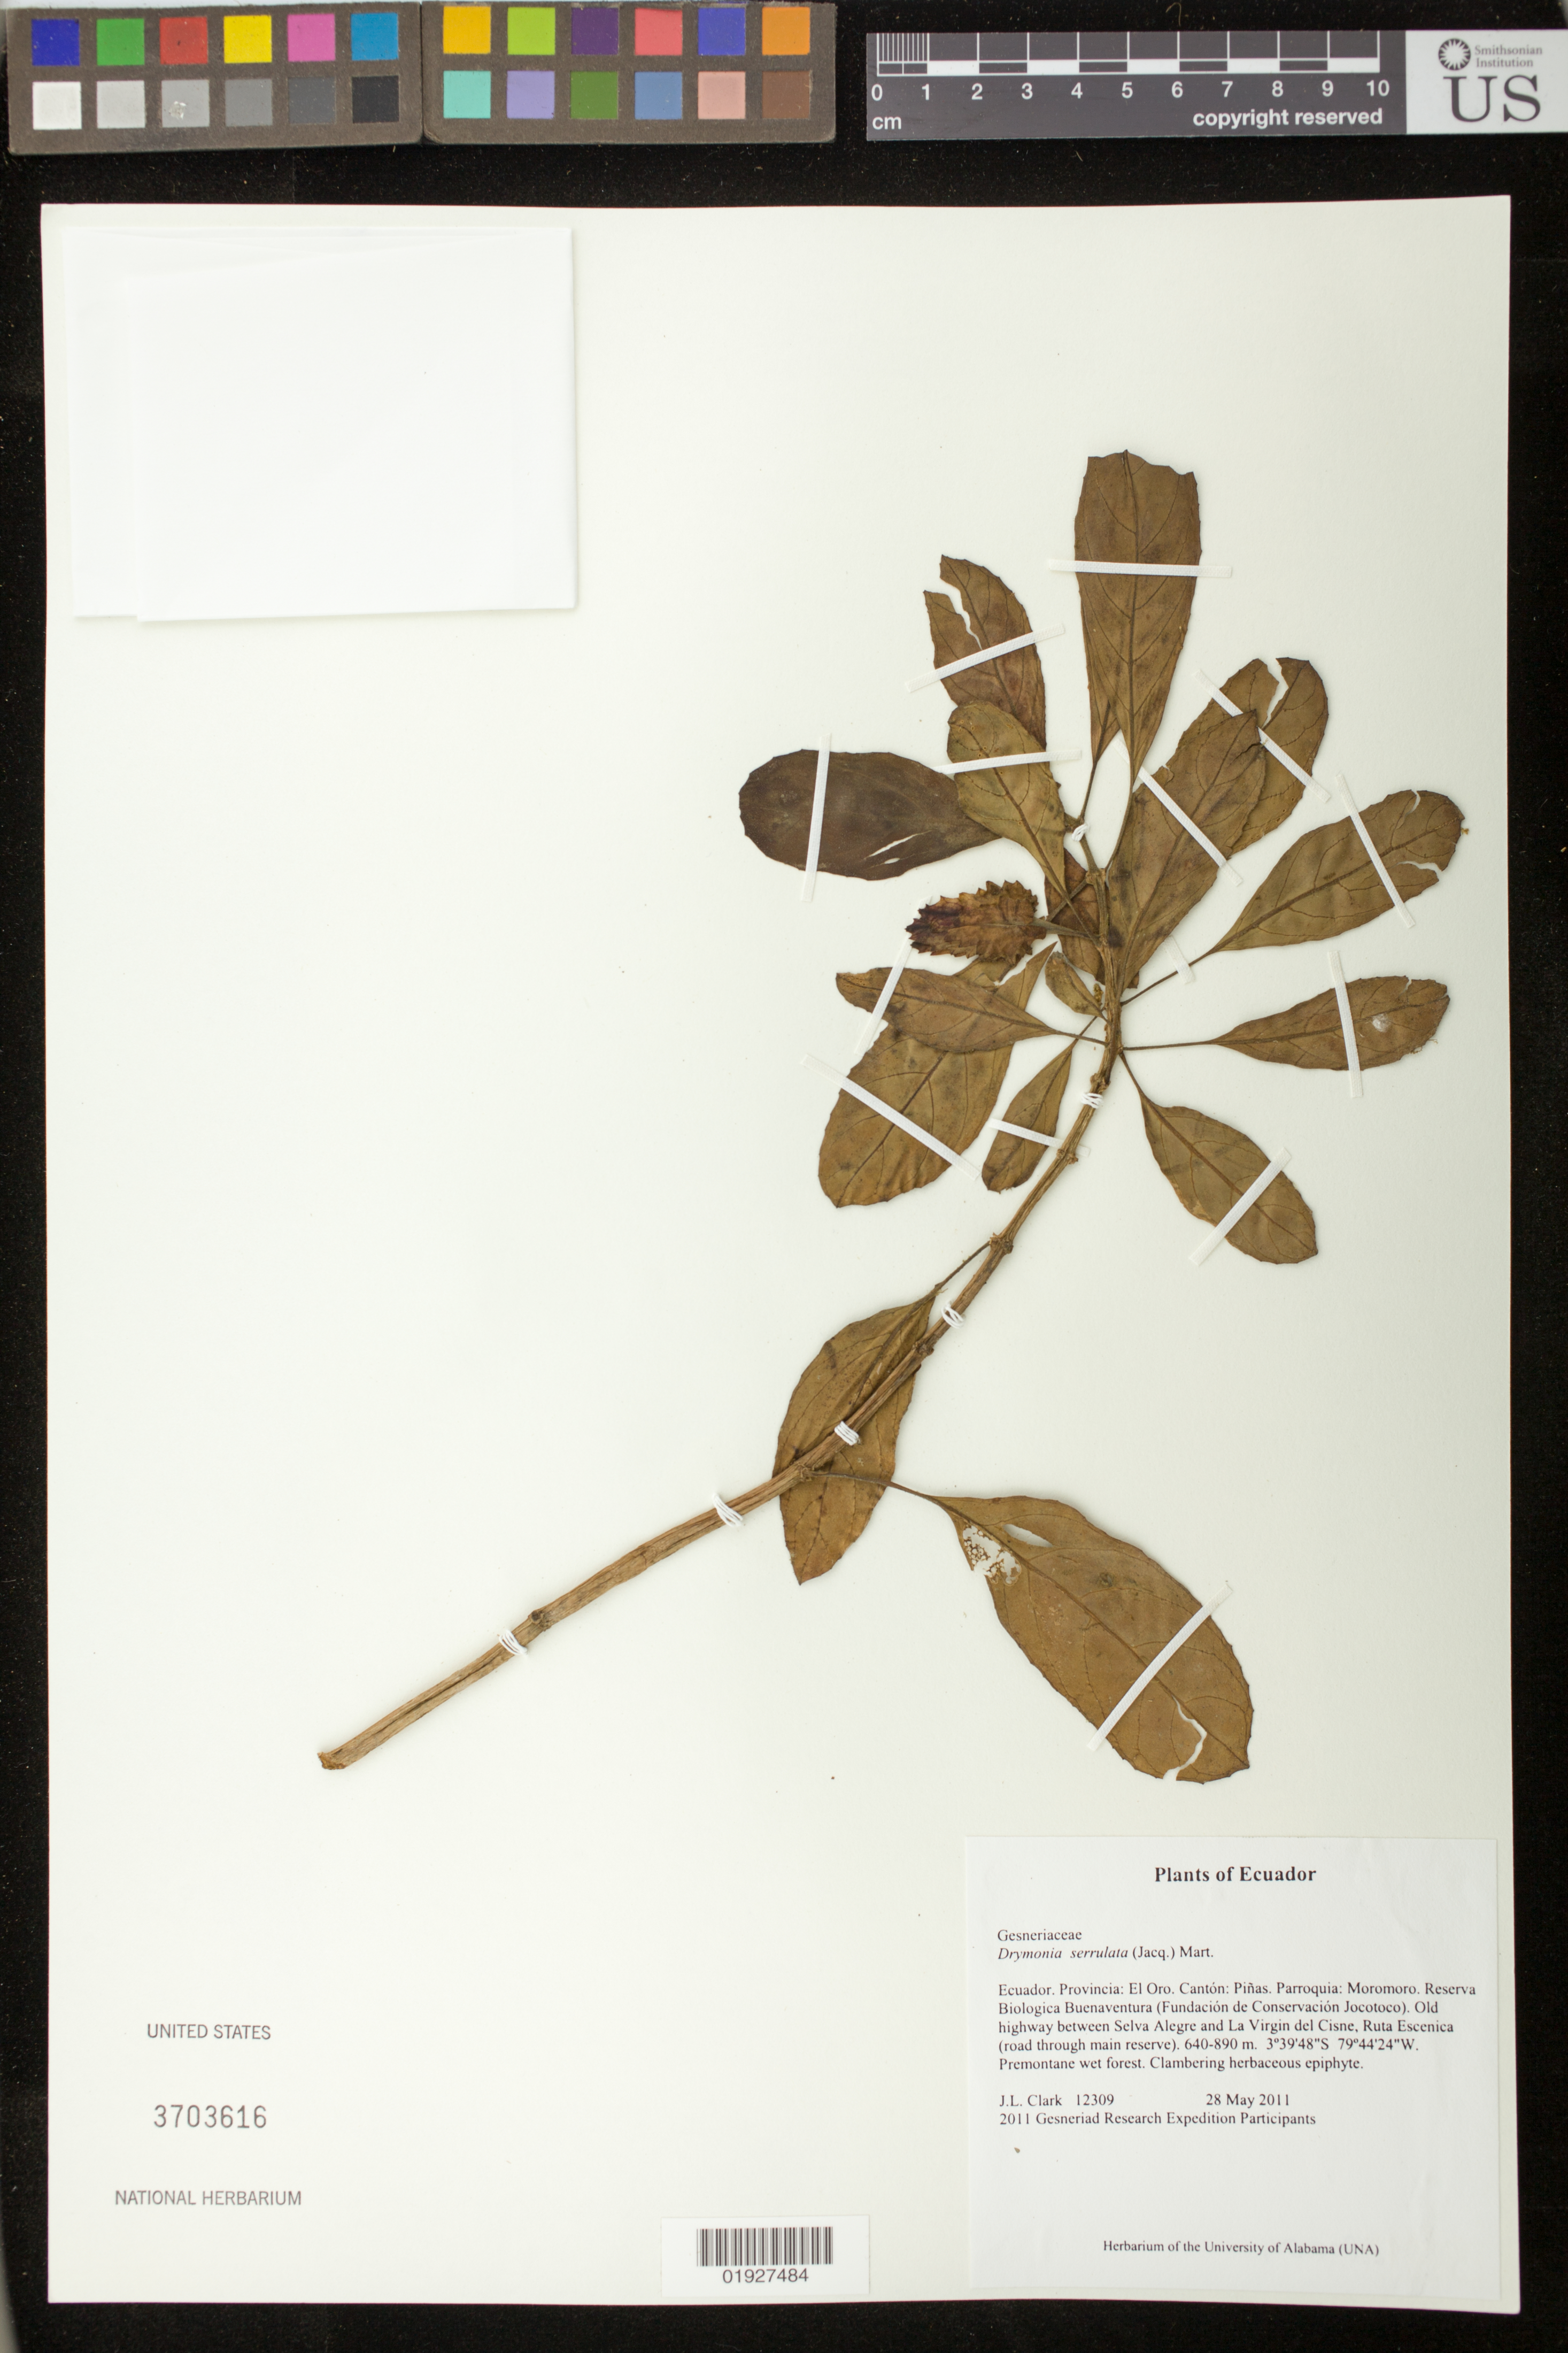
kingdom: Plantae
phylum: Tracheophyta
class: Magnoliopsida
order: Lamiales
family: Gesneriaceae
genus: Drymonia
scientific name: Drymonia serrulata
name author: (Jacq.) Mart.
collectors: J. L. Clark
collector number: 12309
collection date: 2011-05-28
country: Ecuador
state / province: El Oro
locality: Provincia: El Oro, Canton: Pinas, Parroquia, Moromoro, Reserva Biologica Buenaventura (Fundacion de Conservacion Jocotoco), Old highway between Selva Alegre and La Virgin del Cisne, Ruta Escenica (road through main reserve).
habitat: Premontane wet forest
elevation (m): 640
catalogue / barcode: US 3703616